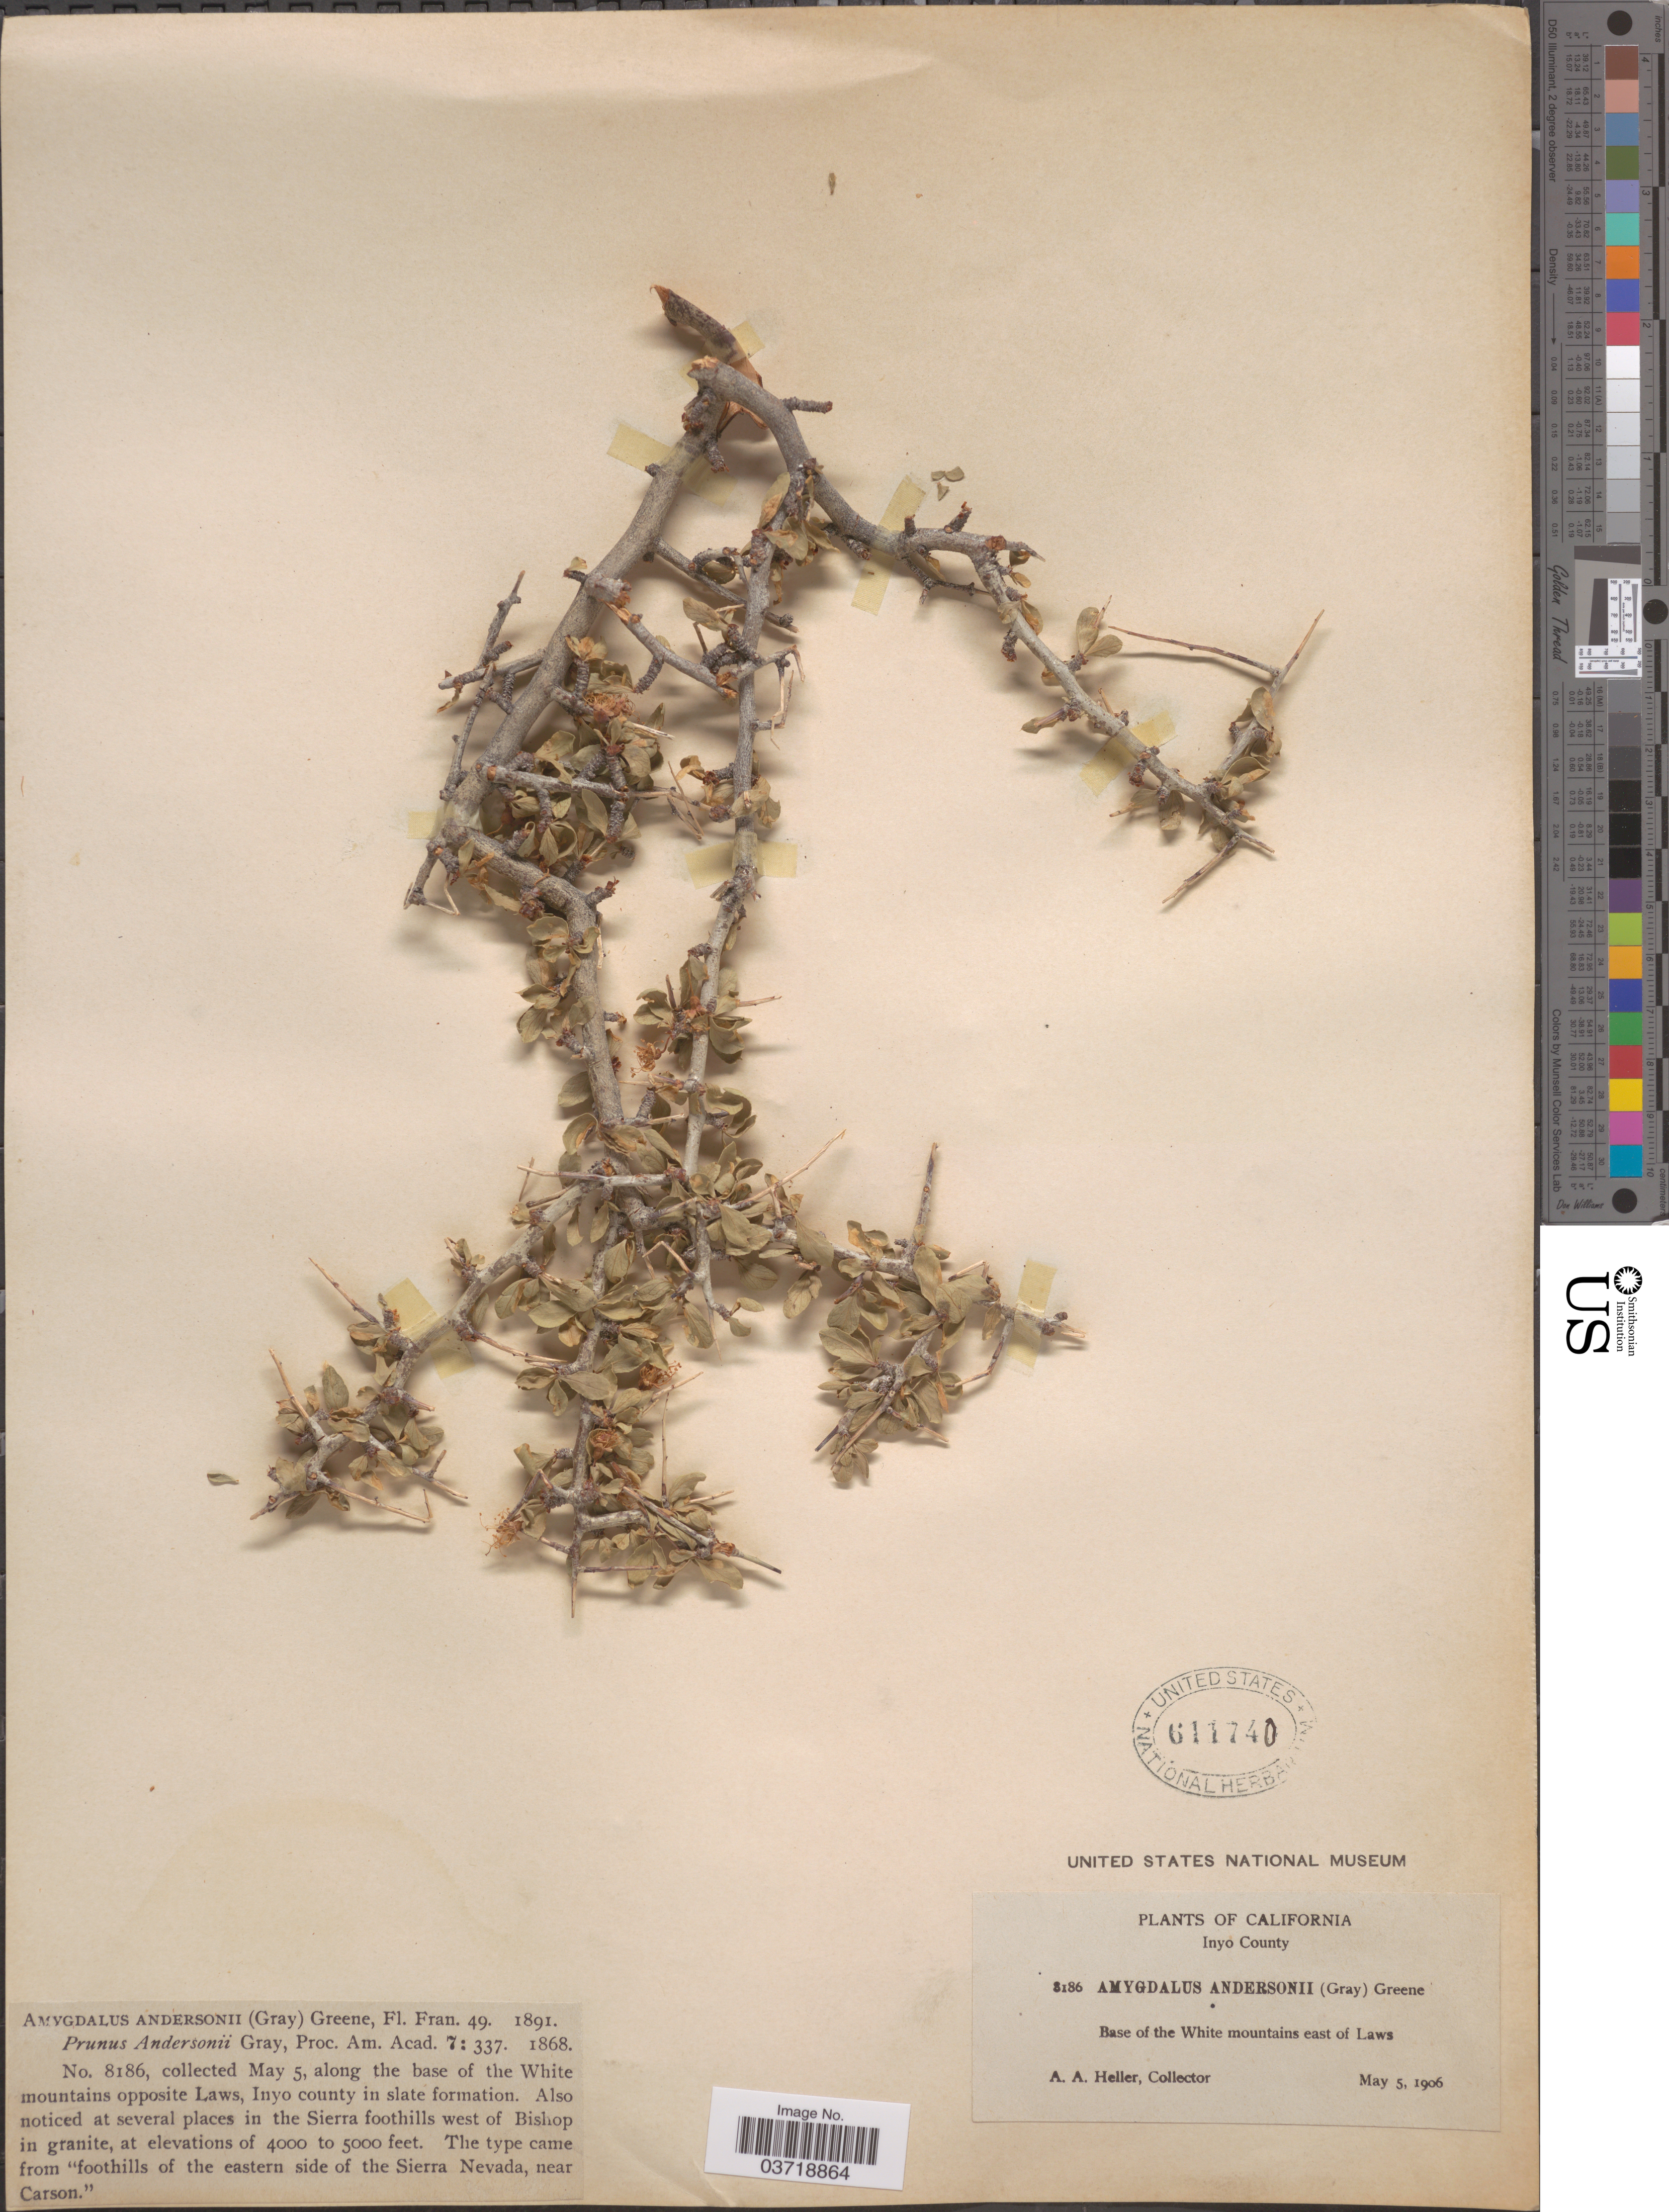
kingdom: Plantae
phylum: Tracheophyta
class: Magnoliopsida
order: Rosales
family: Rosaceae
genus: Prunus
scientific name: Prunus andersonii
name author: A. Gray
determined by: Strong, Mark T., (BOT), Smithsonian Institution - National Museum of Natural History (UNITED STATES)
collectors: A. A. Heller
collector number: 8186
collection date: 1906-05-05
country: United States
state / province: California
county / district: Inyo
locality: Inyo County. Base of the White mountains east of Laws. Sierra foothills west of Bishop.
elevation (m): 1219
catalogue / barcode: US 611740